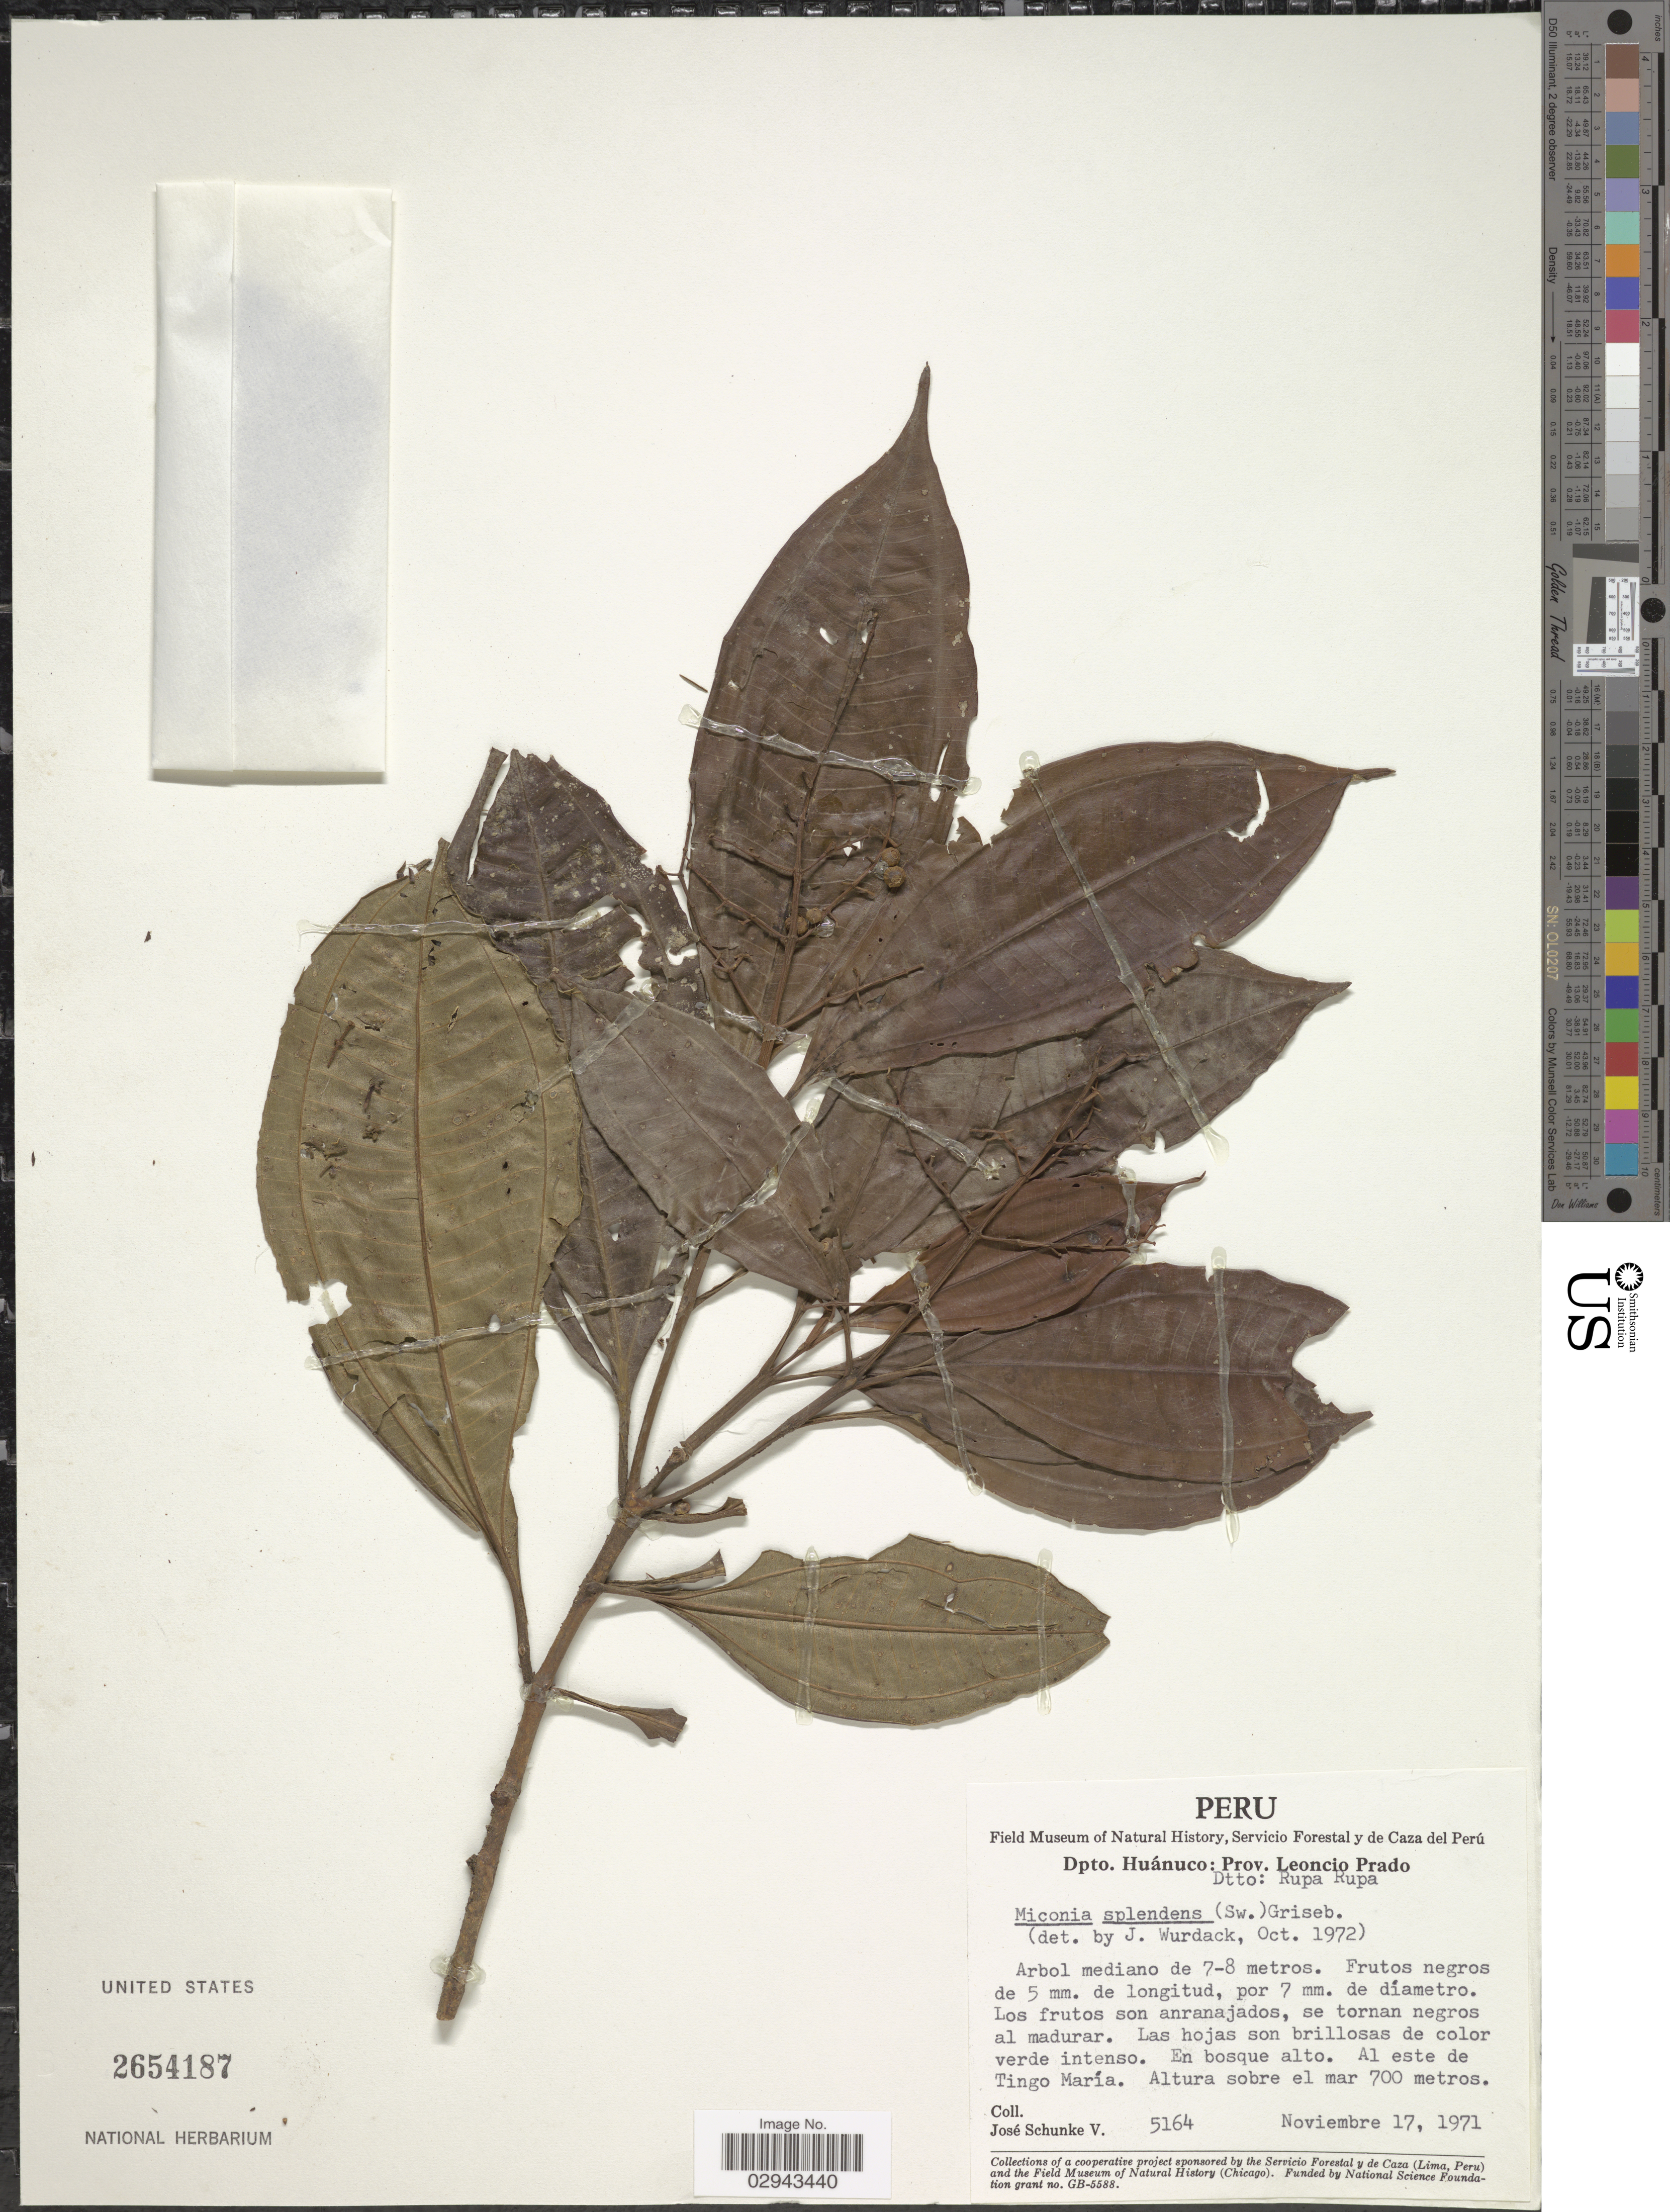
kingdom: Plantae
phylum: Tracheophyta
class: Magnoliopsida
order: Myrtales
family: Melastomataceae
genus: Miconia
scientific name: Miconia splendens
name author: (Sw.) Griseb.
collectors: J. Schunke Vigo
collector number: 5164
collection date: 1971-11-17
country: Peru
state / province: Huánuco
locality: Dpto. Huánuco: Prov. Leoncio Prado. Dtto: Rupa Rupa. Al este de Tingo María.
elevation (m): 700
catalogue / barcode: US 2654187